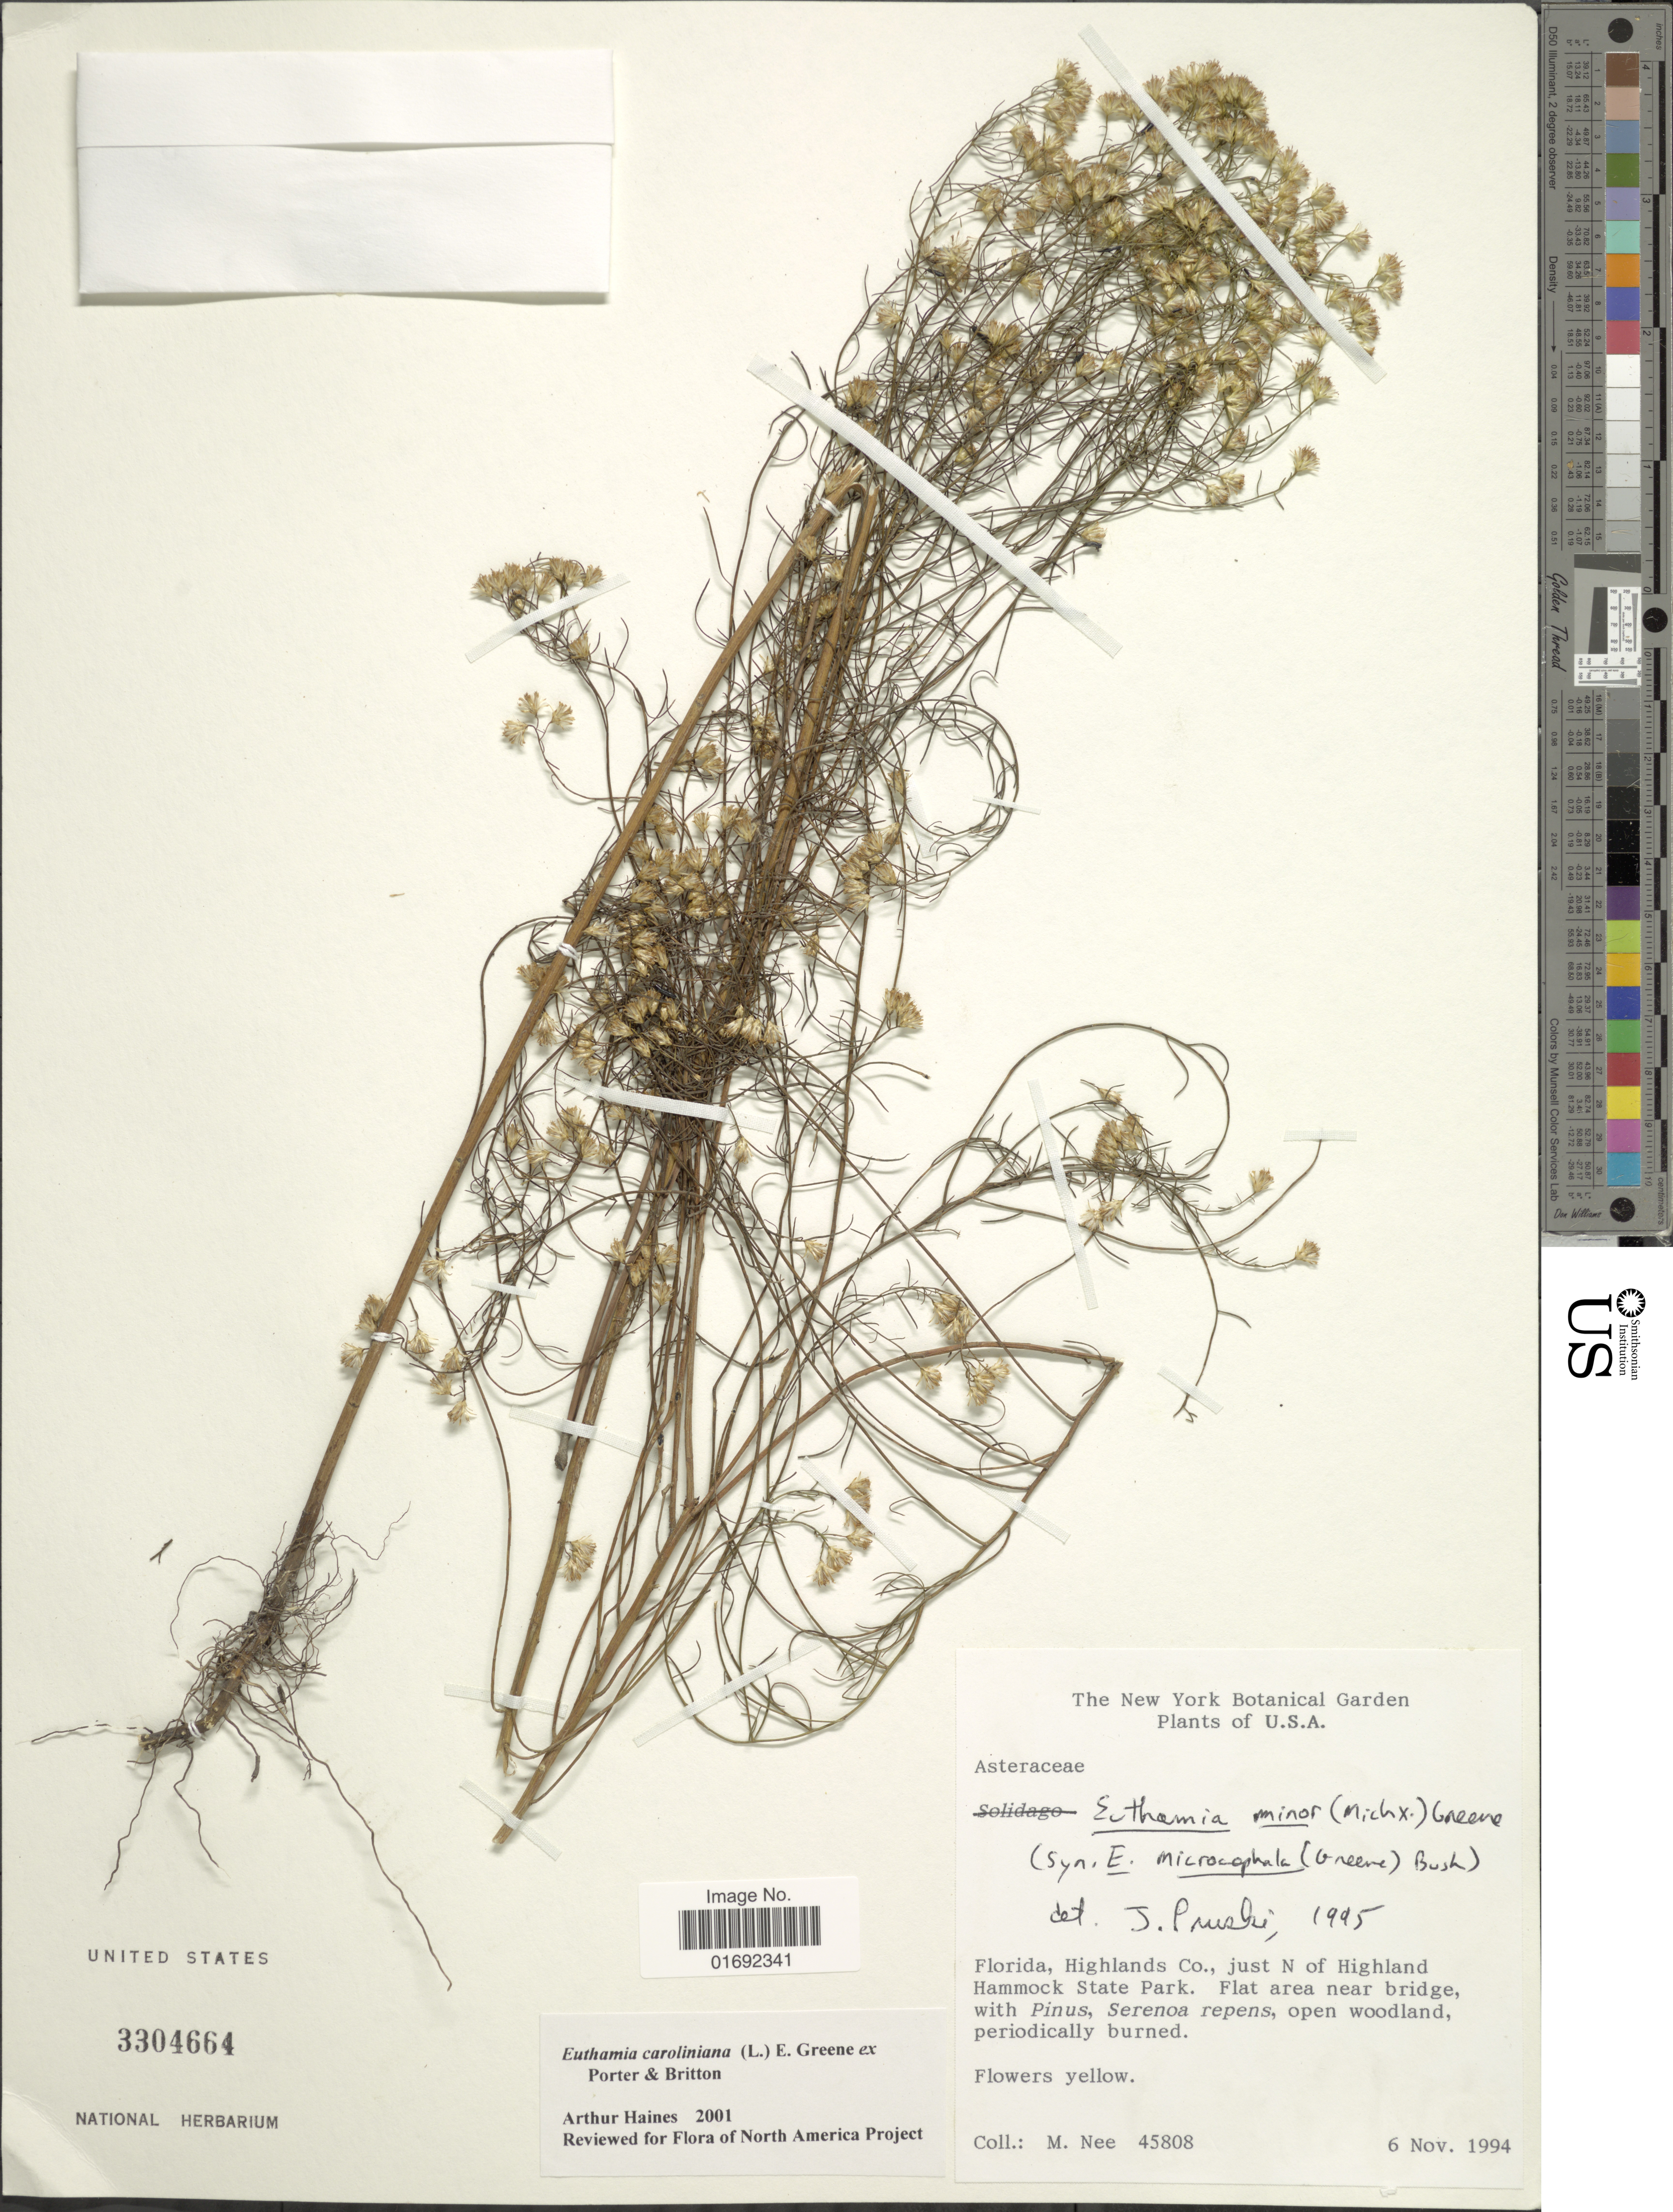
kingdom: Plantae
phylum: Tracheophyta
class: Magnoliopsida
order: Asterales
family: Asteraceae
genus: Euthamia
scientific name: Euthamia caroliniana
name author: (L.) Greene ex Porter & Britton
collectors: M. Nee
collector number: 45808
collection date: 1994-11-06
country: United States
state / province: Florida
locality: U. S. A., Highlands Co., just N of Highland Hammock State Park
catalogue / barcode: US 3304664